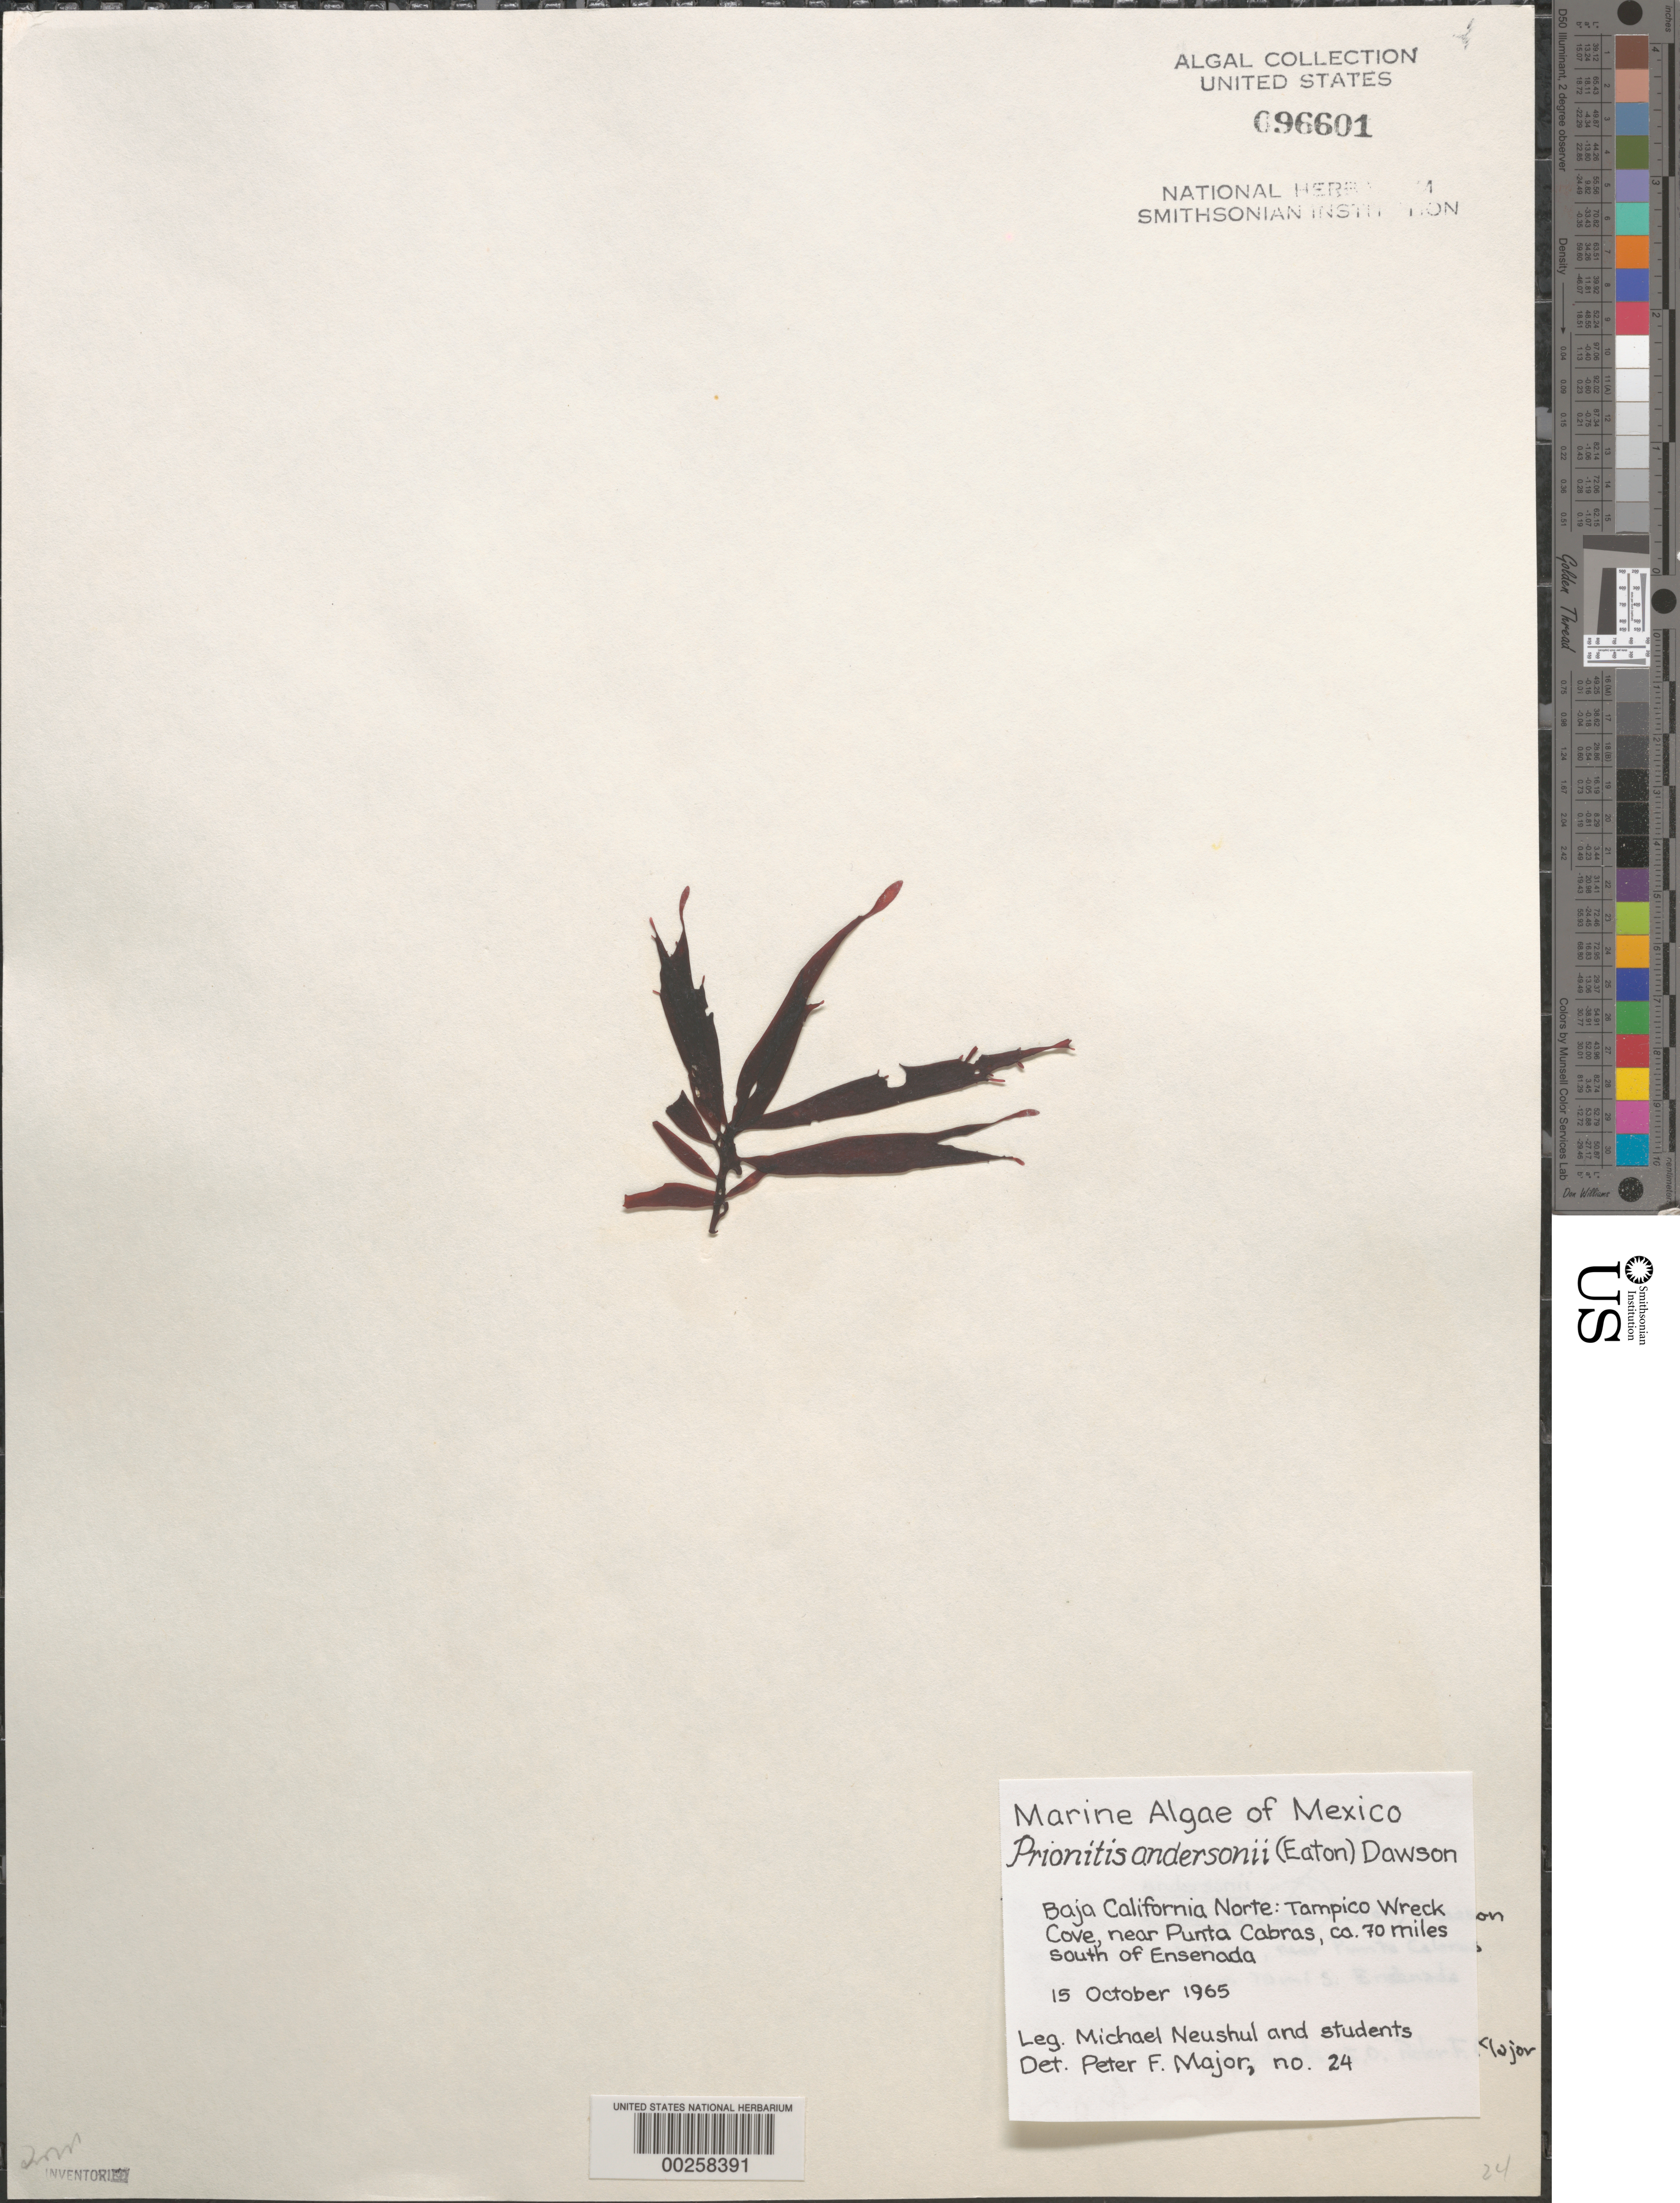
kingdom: Plantae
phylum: Rhodophyta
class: Florideophyceae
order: Cryptonemiales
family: Cryptonemiaceae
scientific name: Prionitis sternbergii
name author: (C. Agardh) J. Agardh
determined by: Algae name updating Project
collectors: M. Neushul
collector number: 24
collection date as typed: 15 Oct 1965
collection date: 1965-10-15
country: Mexico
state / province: Baja California Norte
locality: Tampico Wreck Cove, near Punta Cabras, ca. 70 miles south of Ensenada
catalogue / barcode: US 96601